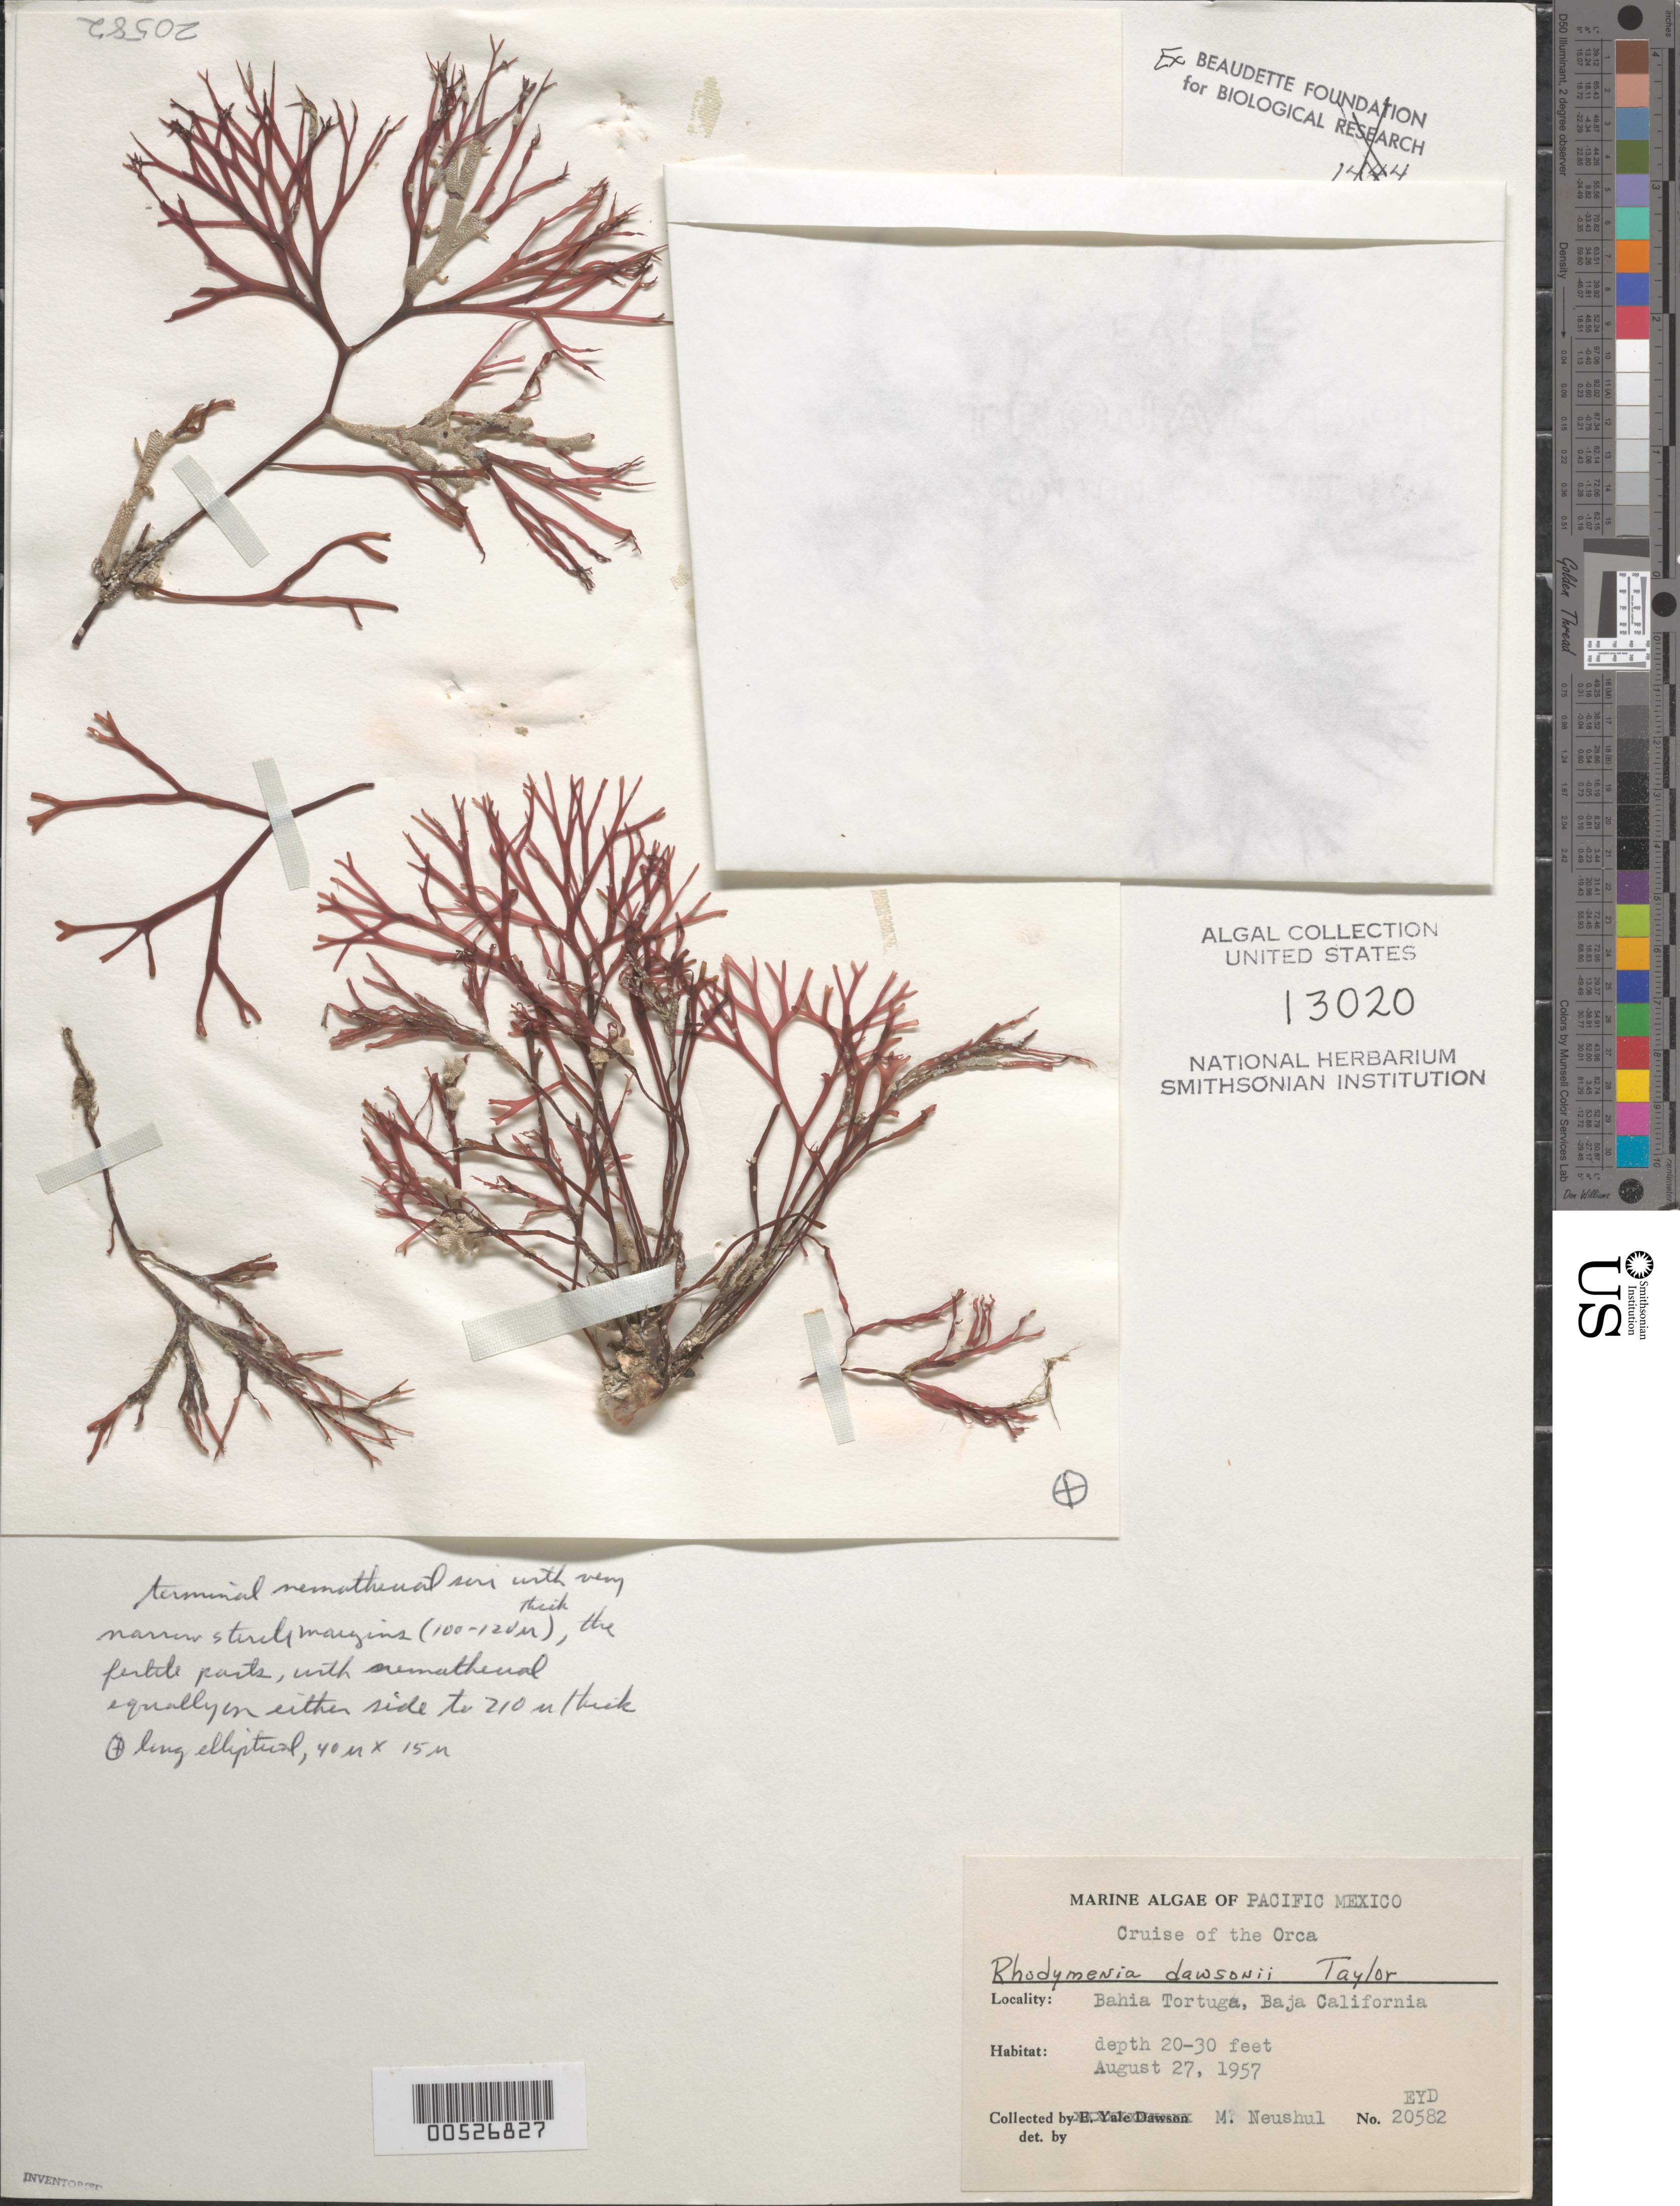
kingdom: Plantae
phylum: Rhodophyta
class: Florideophyceae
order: Rhodymeniales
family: Rhodymeniaceae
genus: Rhodymenia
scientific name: Rhodymenia dawsonii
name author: W.R. Taylor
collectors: M. Neushul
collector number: EYD 20582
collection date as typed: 27 Aug 1957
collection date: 1957-08-27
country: Mexico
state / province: Baja California Sur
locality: Bahia Tortuga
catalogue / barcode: US 13020